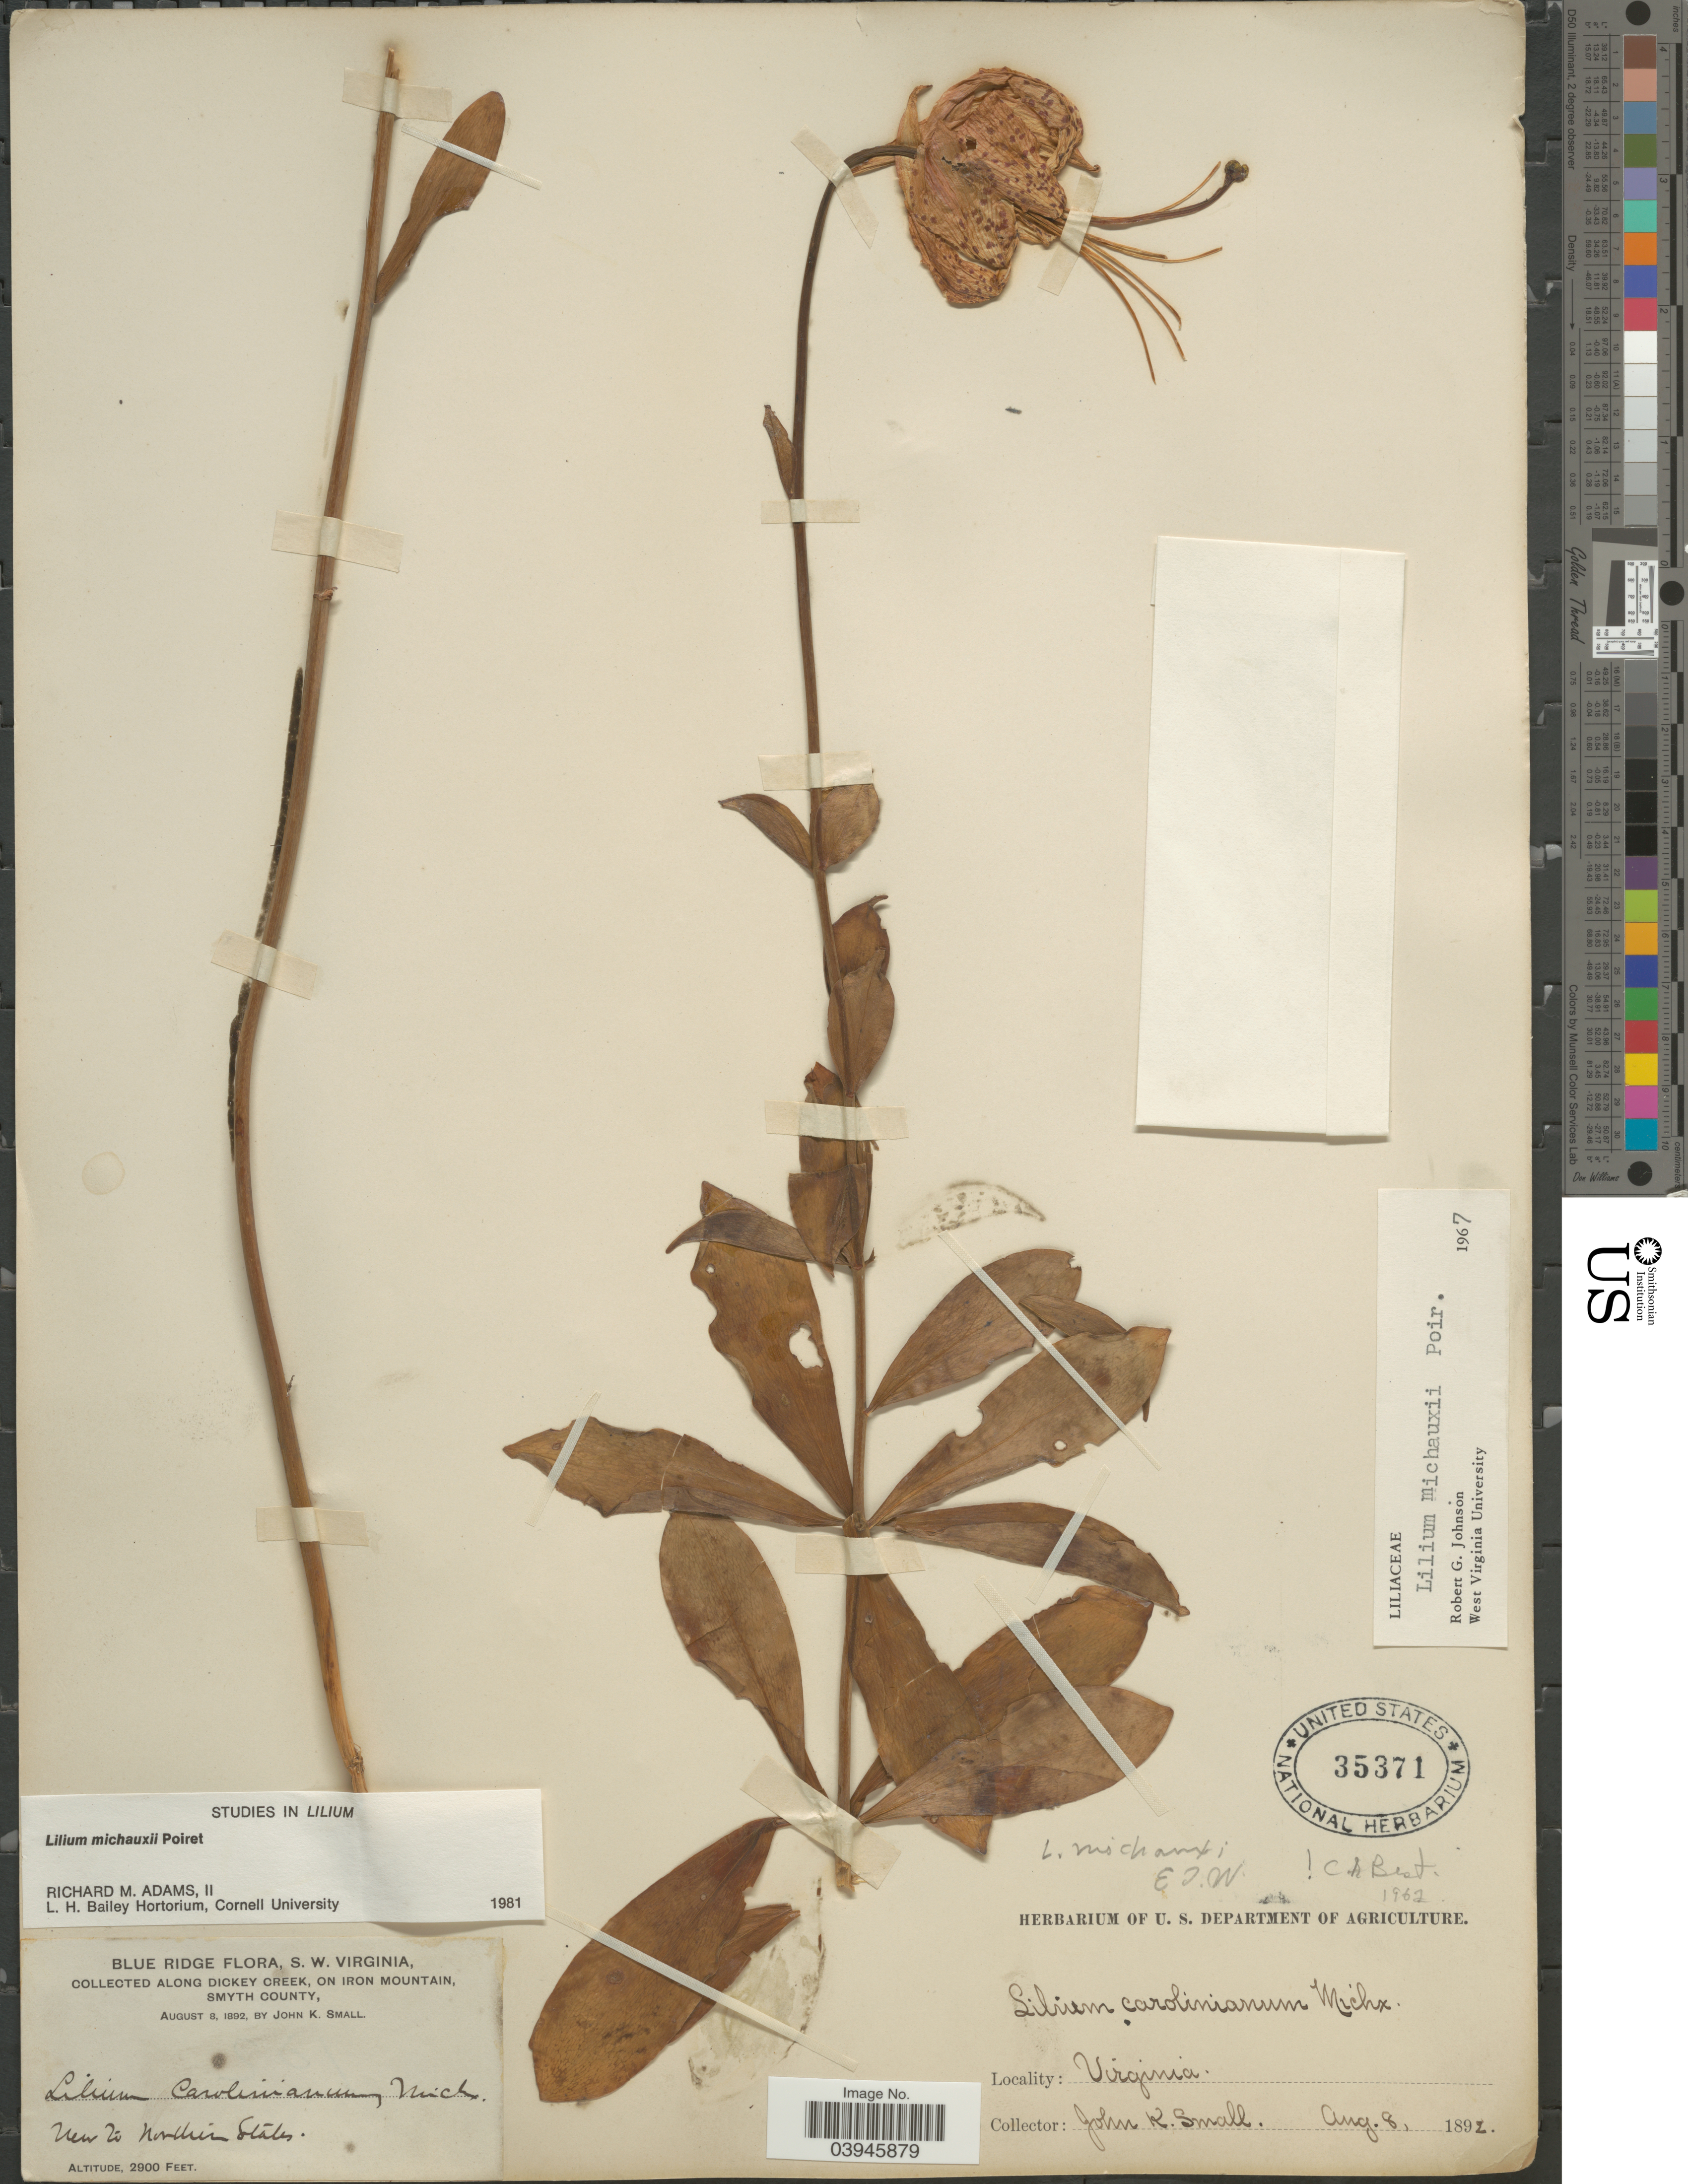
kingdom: Plantae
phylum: Tracheophyta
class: Liliopsida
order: Liliales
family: Liliaceae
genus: Lilium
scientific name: Lilium michauxii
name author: Poir.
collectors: J. K. Small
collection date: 1892-08-08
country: United States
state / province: Virginia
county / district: Smyth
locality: Blue Ridge, SW Virginia. Along Dickey Creek, on Iron Mountain, New to northern states.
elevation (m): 884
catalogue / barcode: US 35371